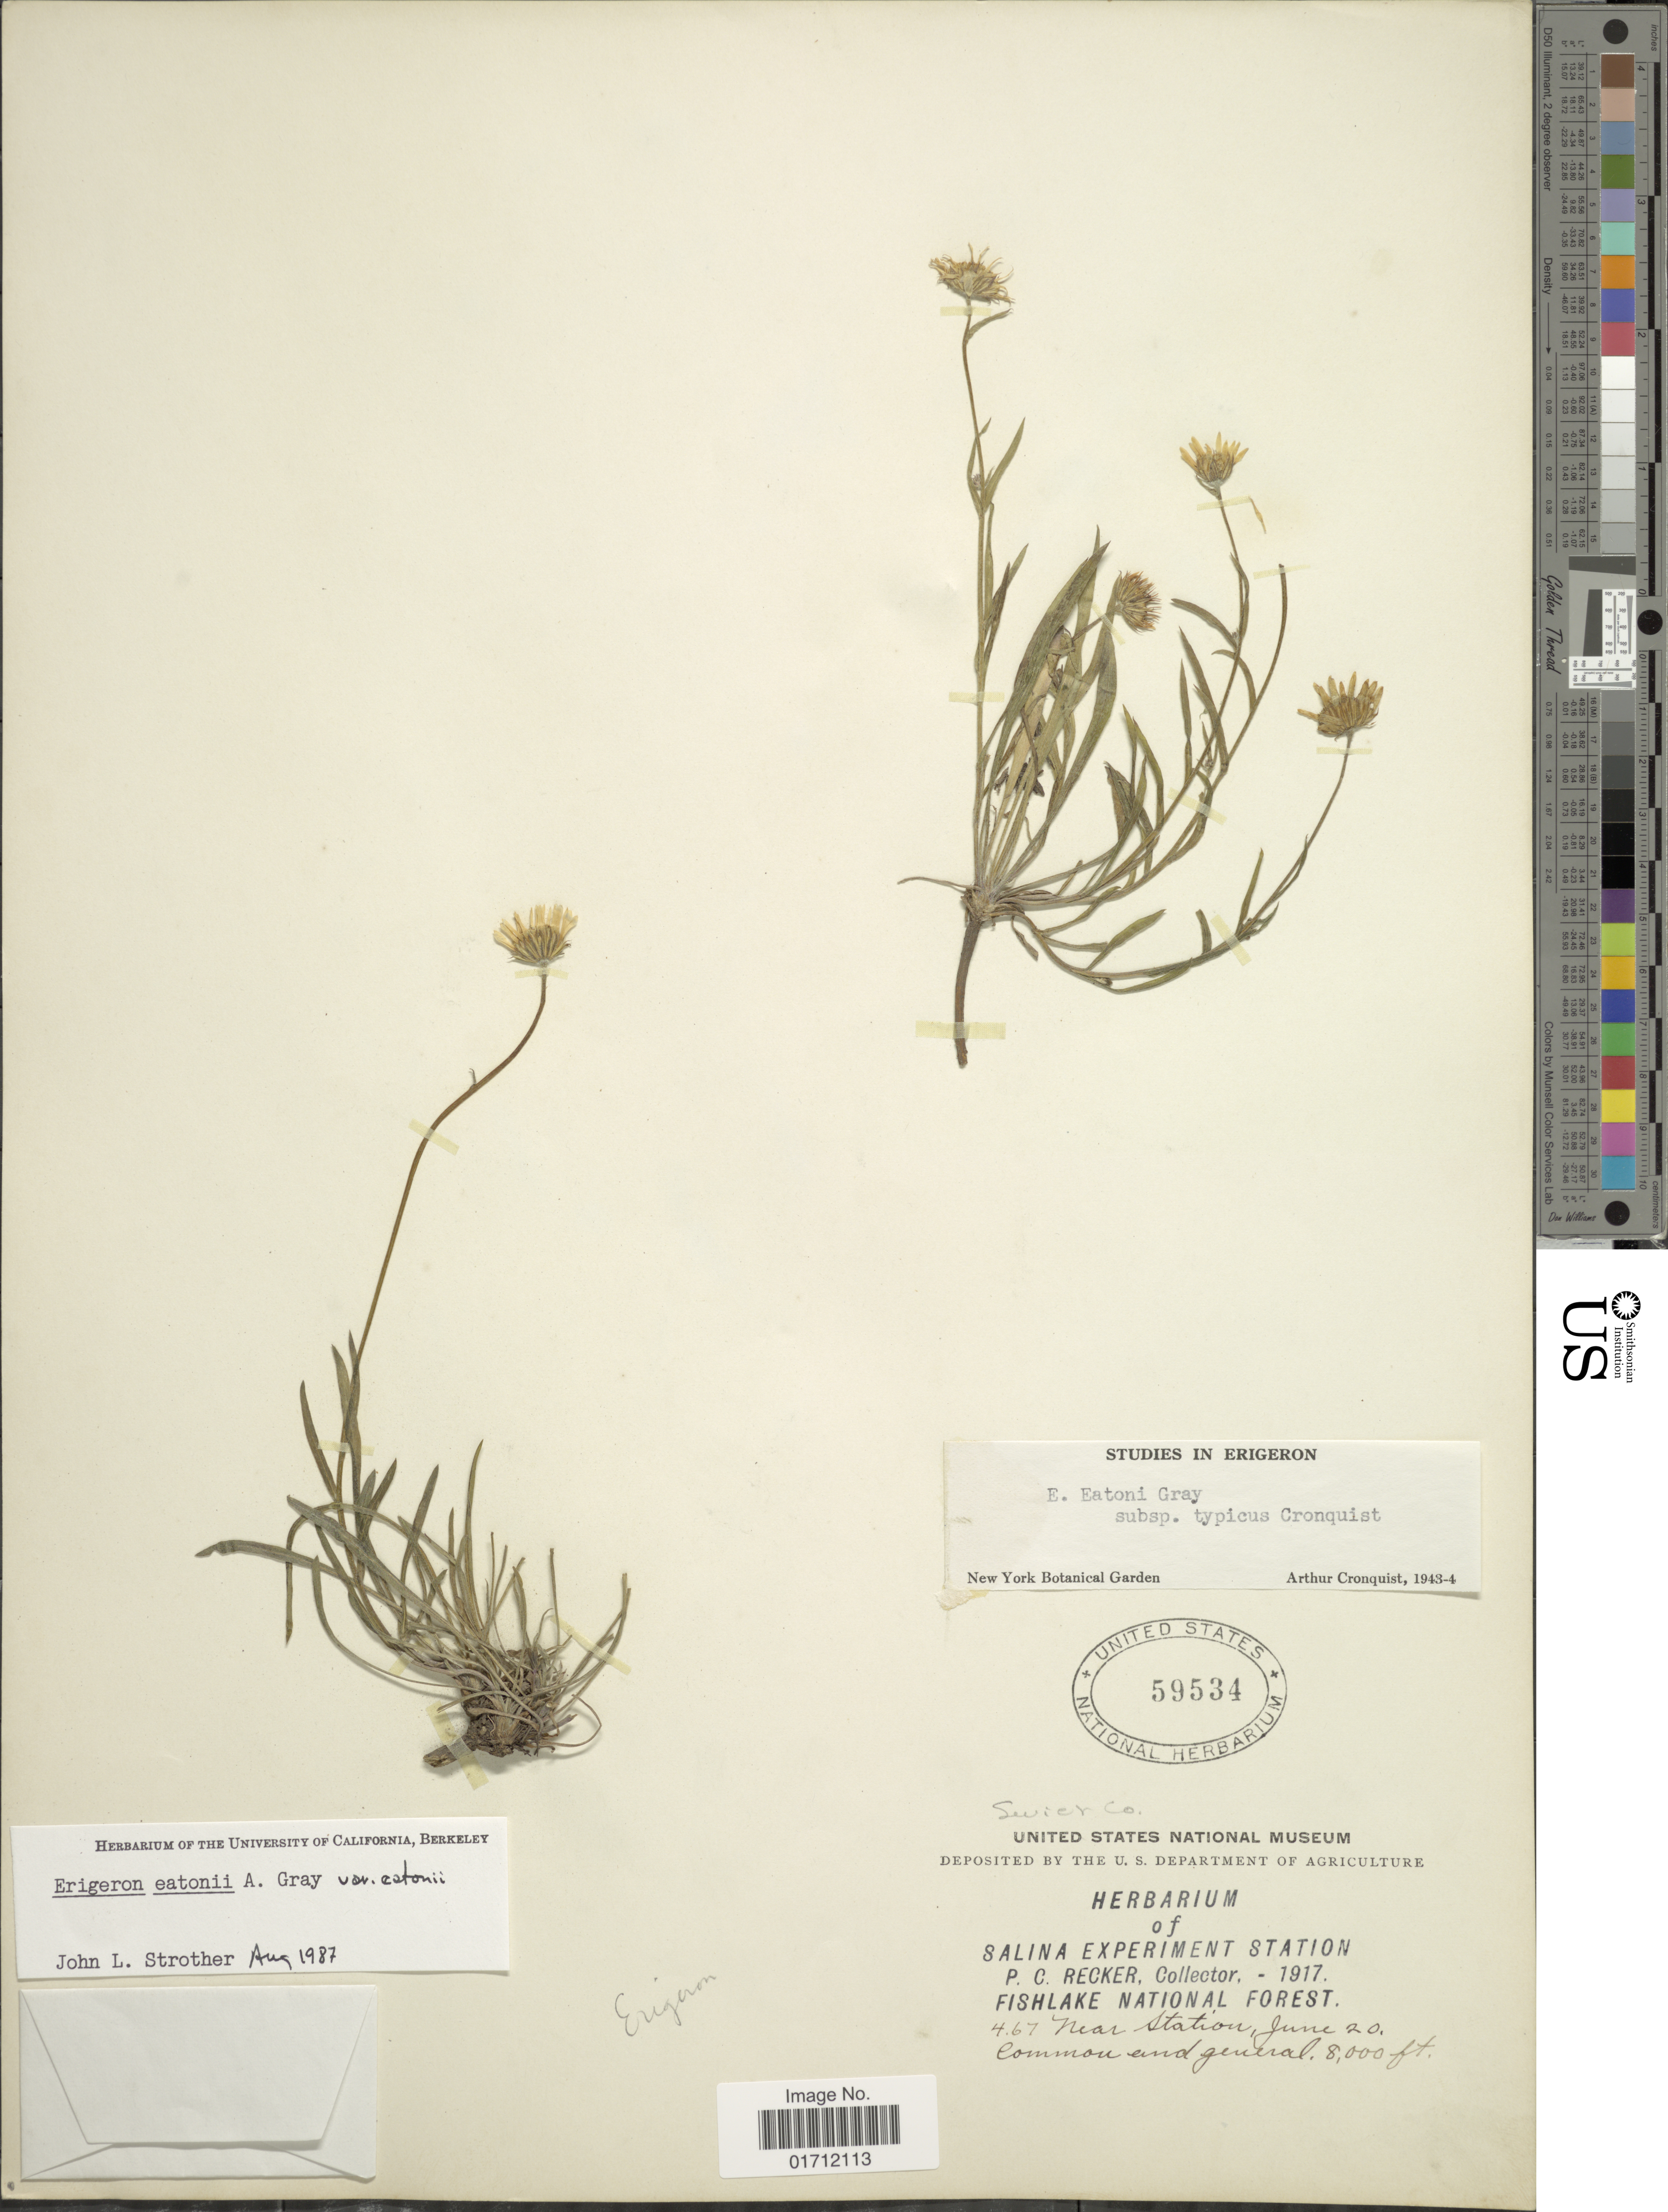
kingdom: Plantae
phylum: Tracheophyta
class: Magnoliopsida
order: Asterales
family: Asteraceae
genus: Erigeron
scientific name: Erigeron eatonii var. eatonii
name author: A. Gray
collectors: P. Recker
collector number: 467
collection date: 1917-06-20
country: United States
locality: Fishlake National Forest, near Station. Sevier co.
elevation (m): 2438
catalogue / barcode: US 59534